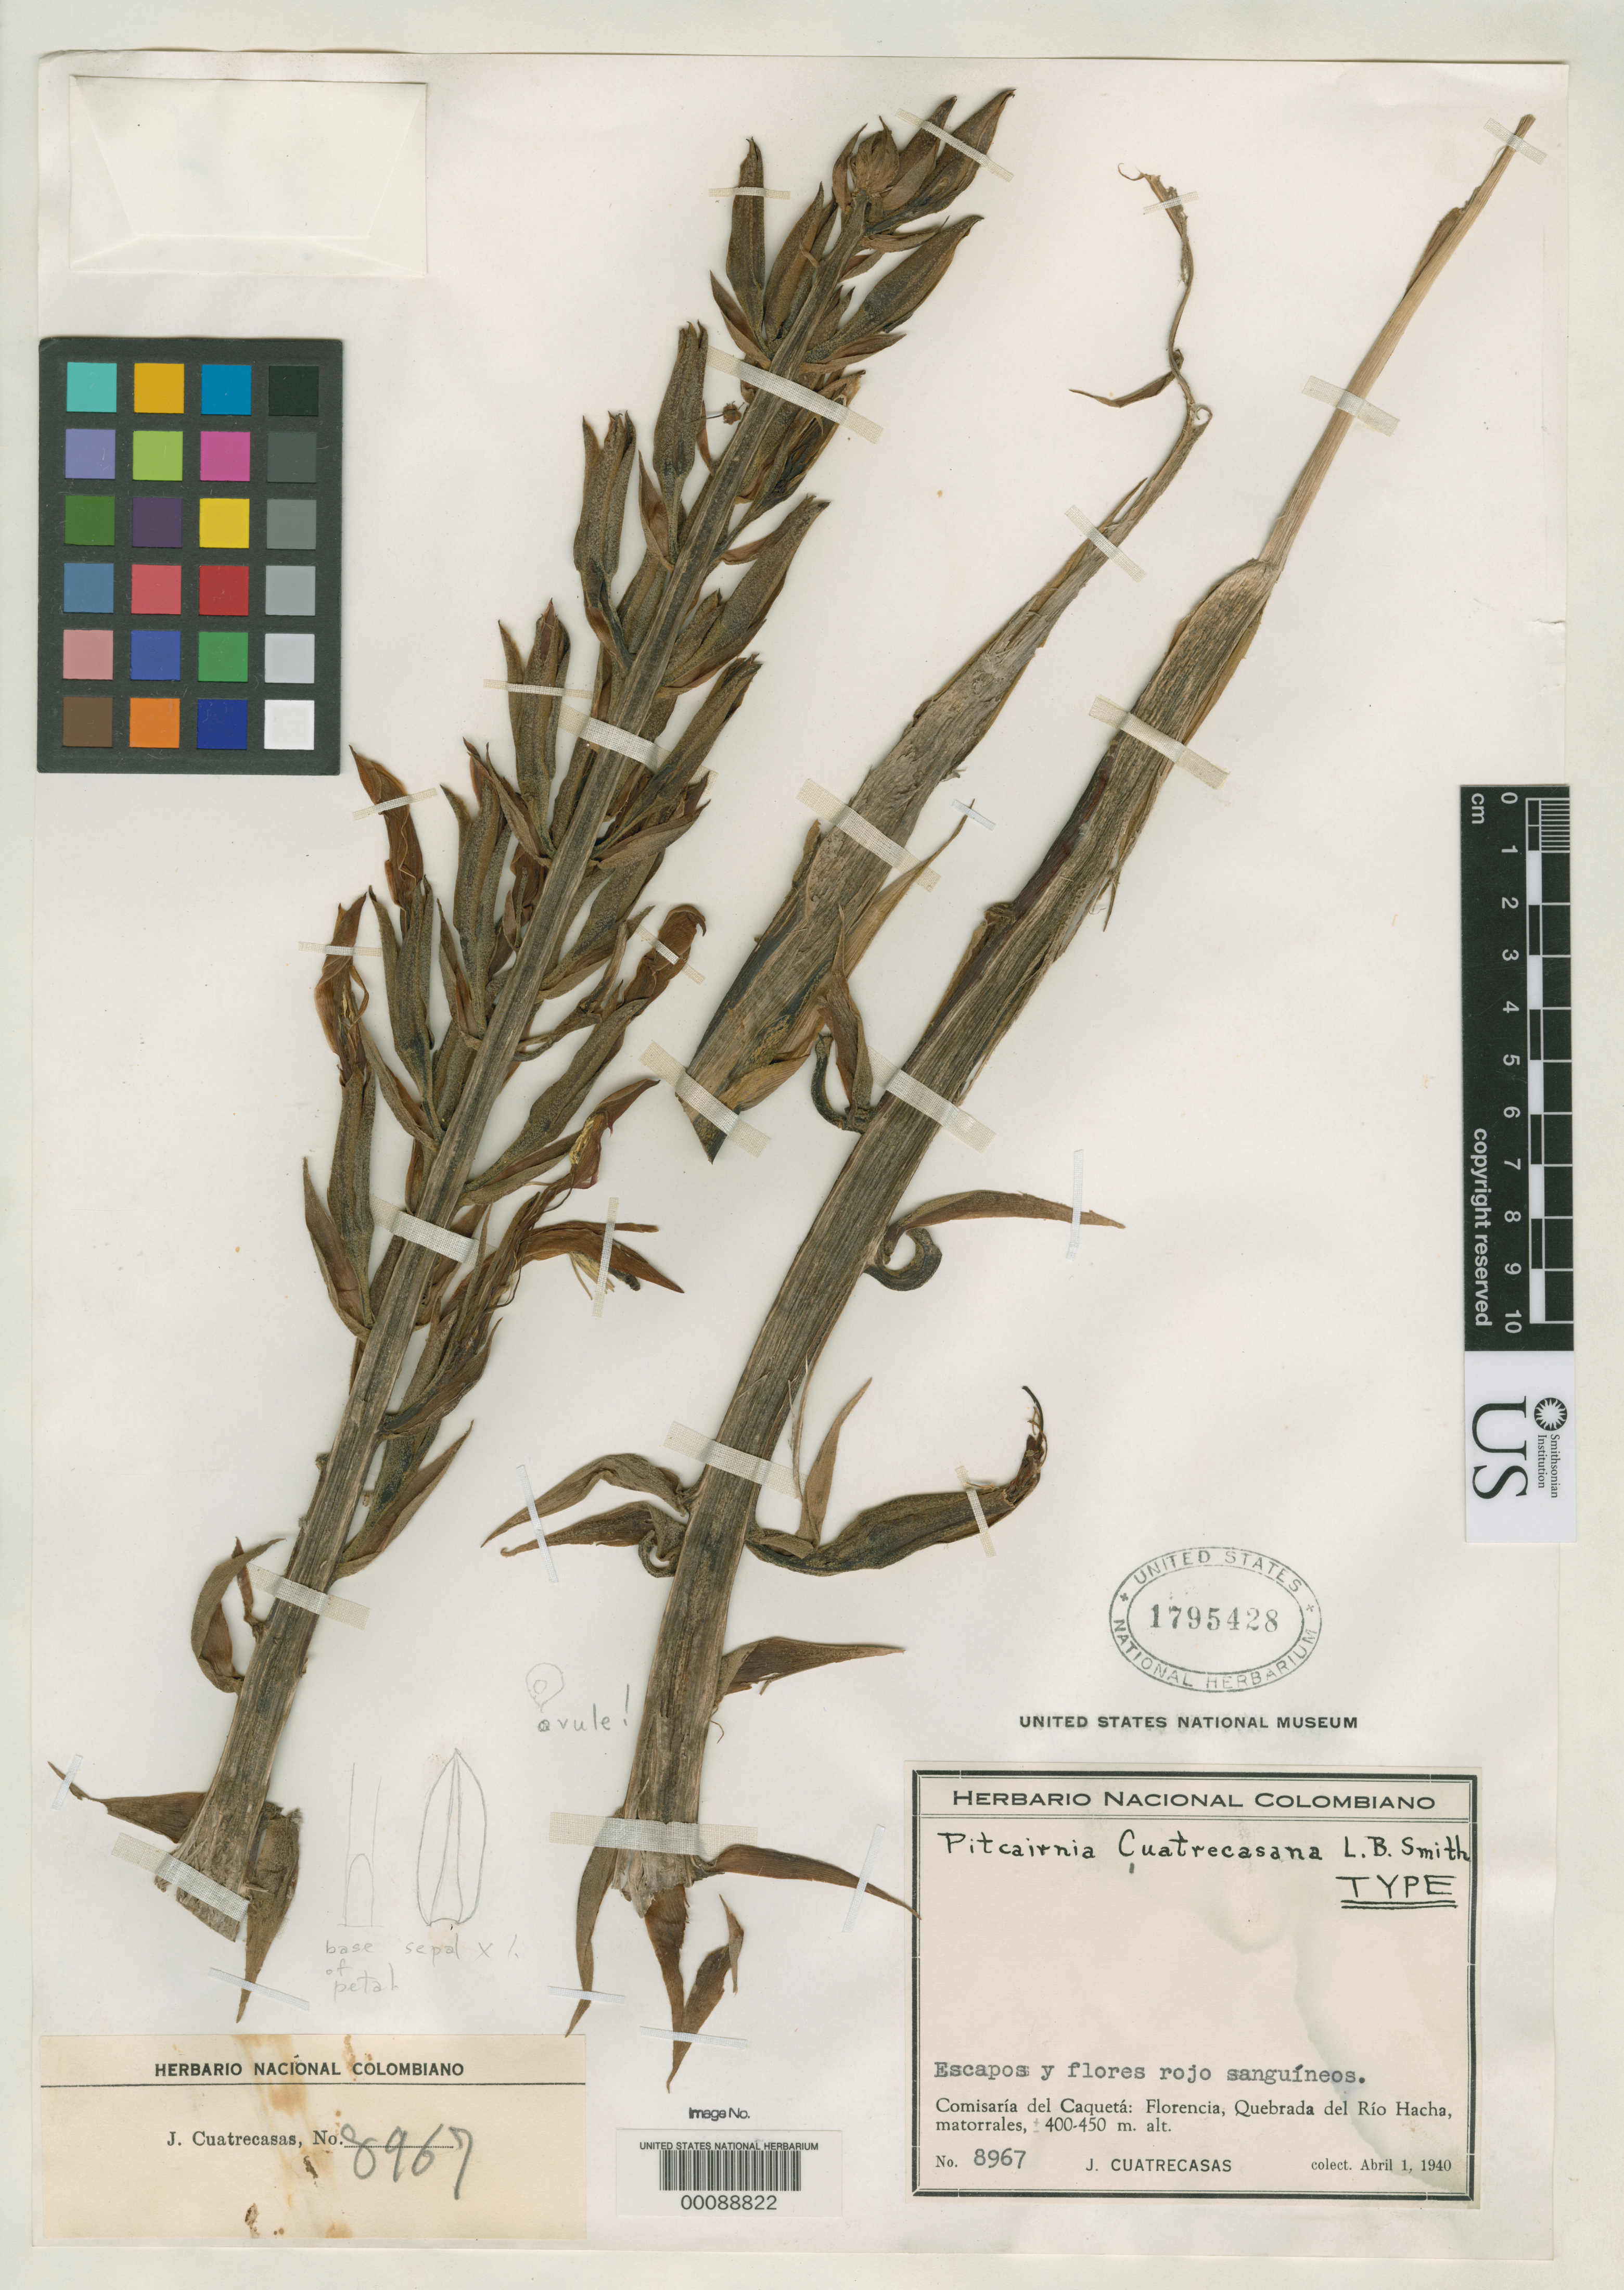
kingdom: Plantae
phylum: Tracheophyta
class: Liliopsida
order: Poales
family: Bromeliaceae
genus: Pitcairnia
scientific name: Pitcairnia cuatrecasana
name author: L.B. Sm.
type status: Holotype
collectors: J. Cuatrecasas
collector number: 8967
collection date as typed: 01 Apr 1940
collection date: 1940-04-01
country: Colombia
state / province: Caquetá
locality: Florencia, Quebrada del Rio Hacha.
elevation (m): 400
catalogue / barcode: US 1795428